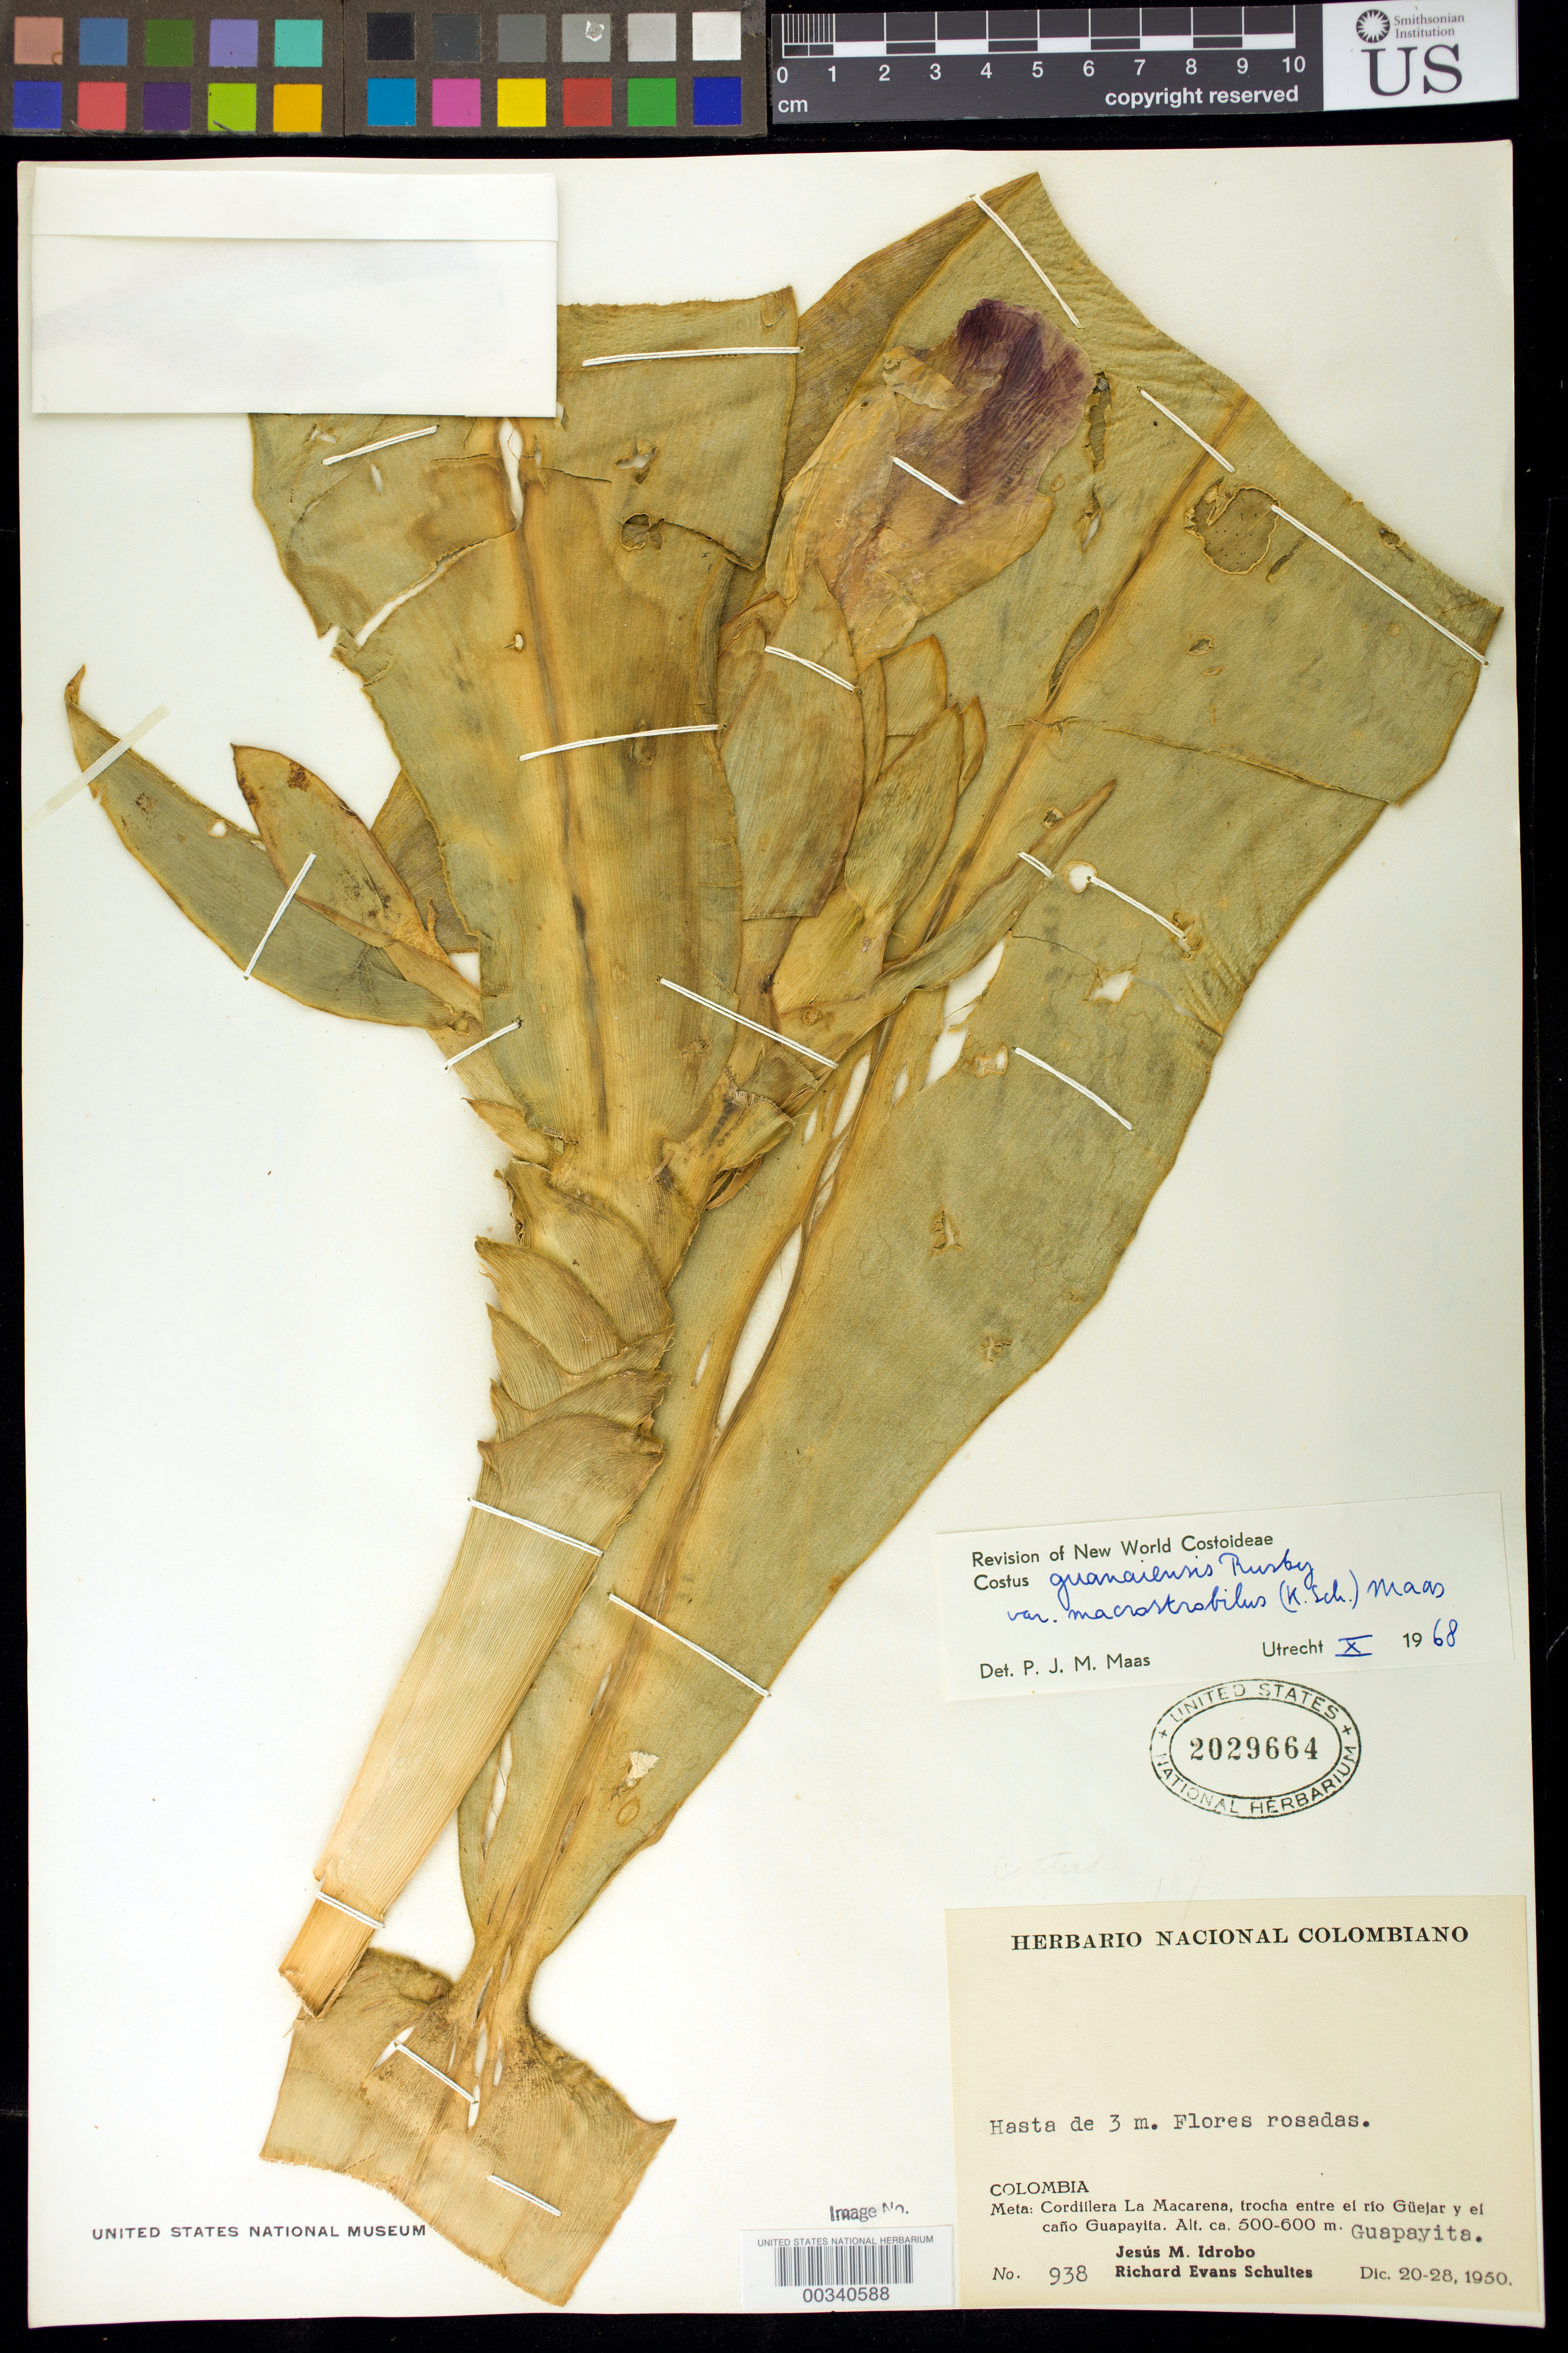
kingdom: Plantae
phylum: Tracheophyta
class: Liliopsida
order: Zingiberales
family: Costaceae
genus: Costus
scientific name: Costus guanaiensis var. macrostrobilis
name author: (K. Schum.) Maas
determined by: Maas, Paul J. M.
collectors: J. M. Idrobo & R. E. Schultes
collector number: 938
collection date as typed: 20 Dec 1950 to 28 Dec 1950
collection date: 1950-12-20/1950-12-28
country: Colombia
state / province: Meta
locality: Cordillera la Macarena, Trocha entre el Rio Guejar y el Caño Guapayita, Guapayita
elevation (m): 500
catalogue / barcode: US 2029664